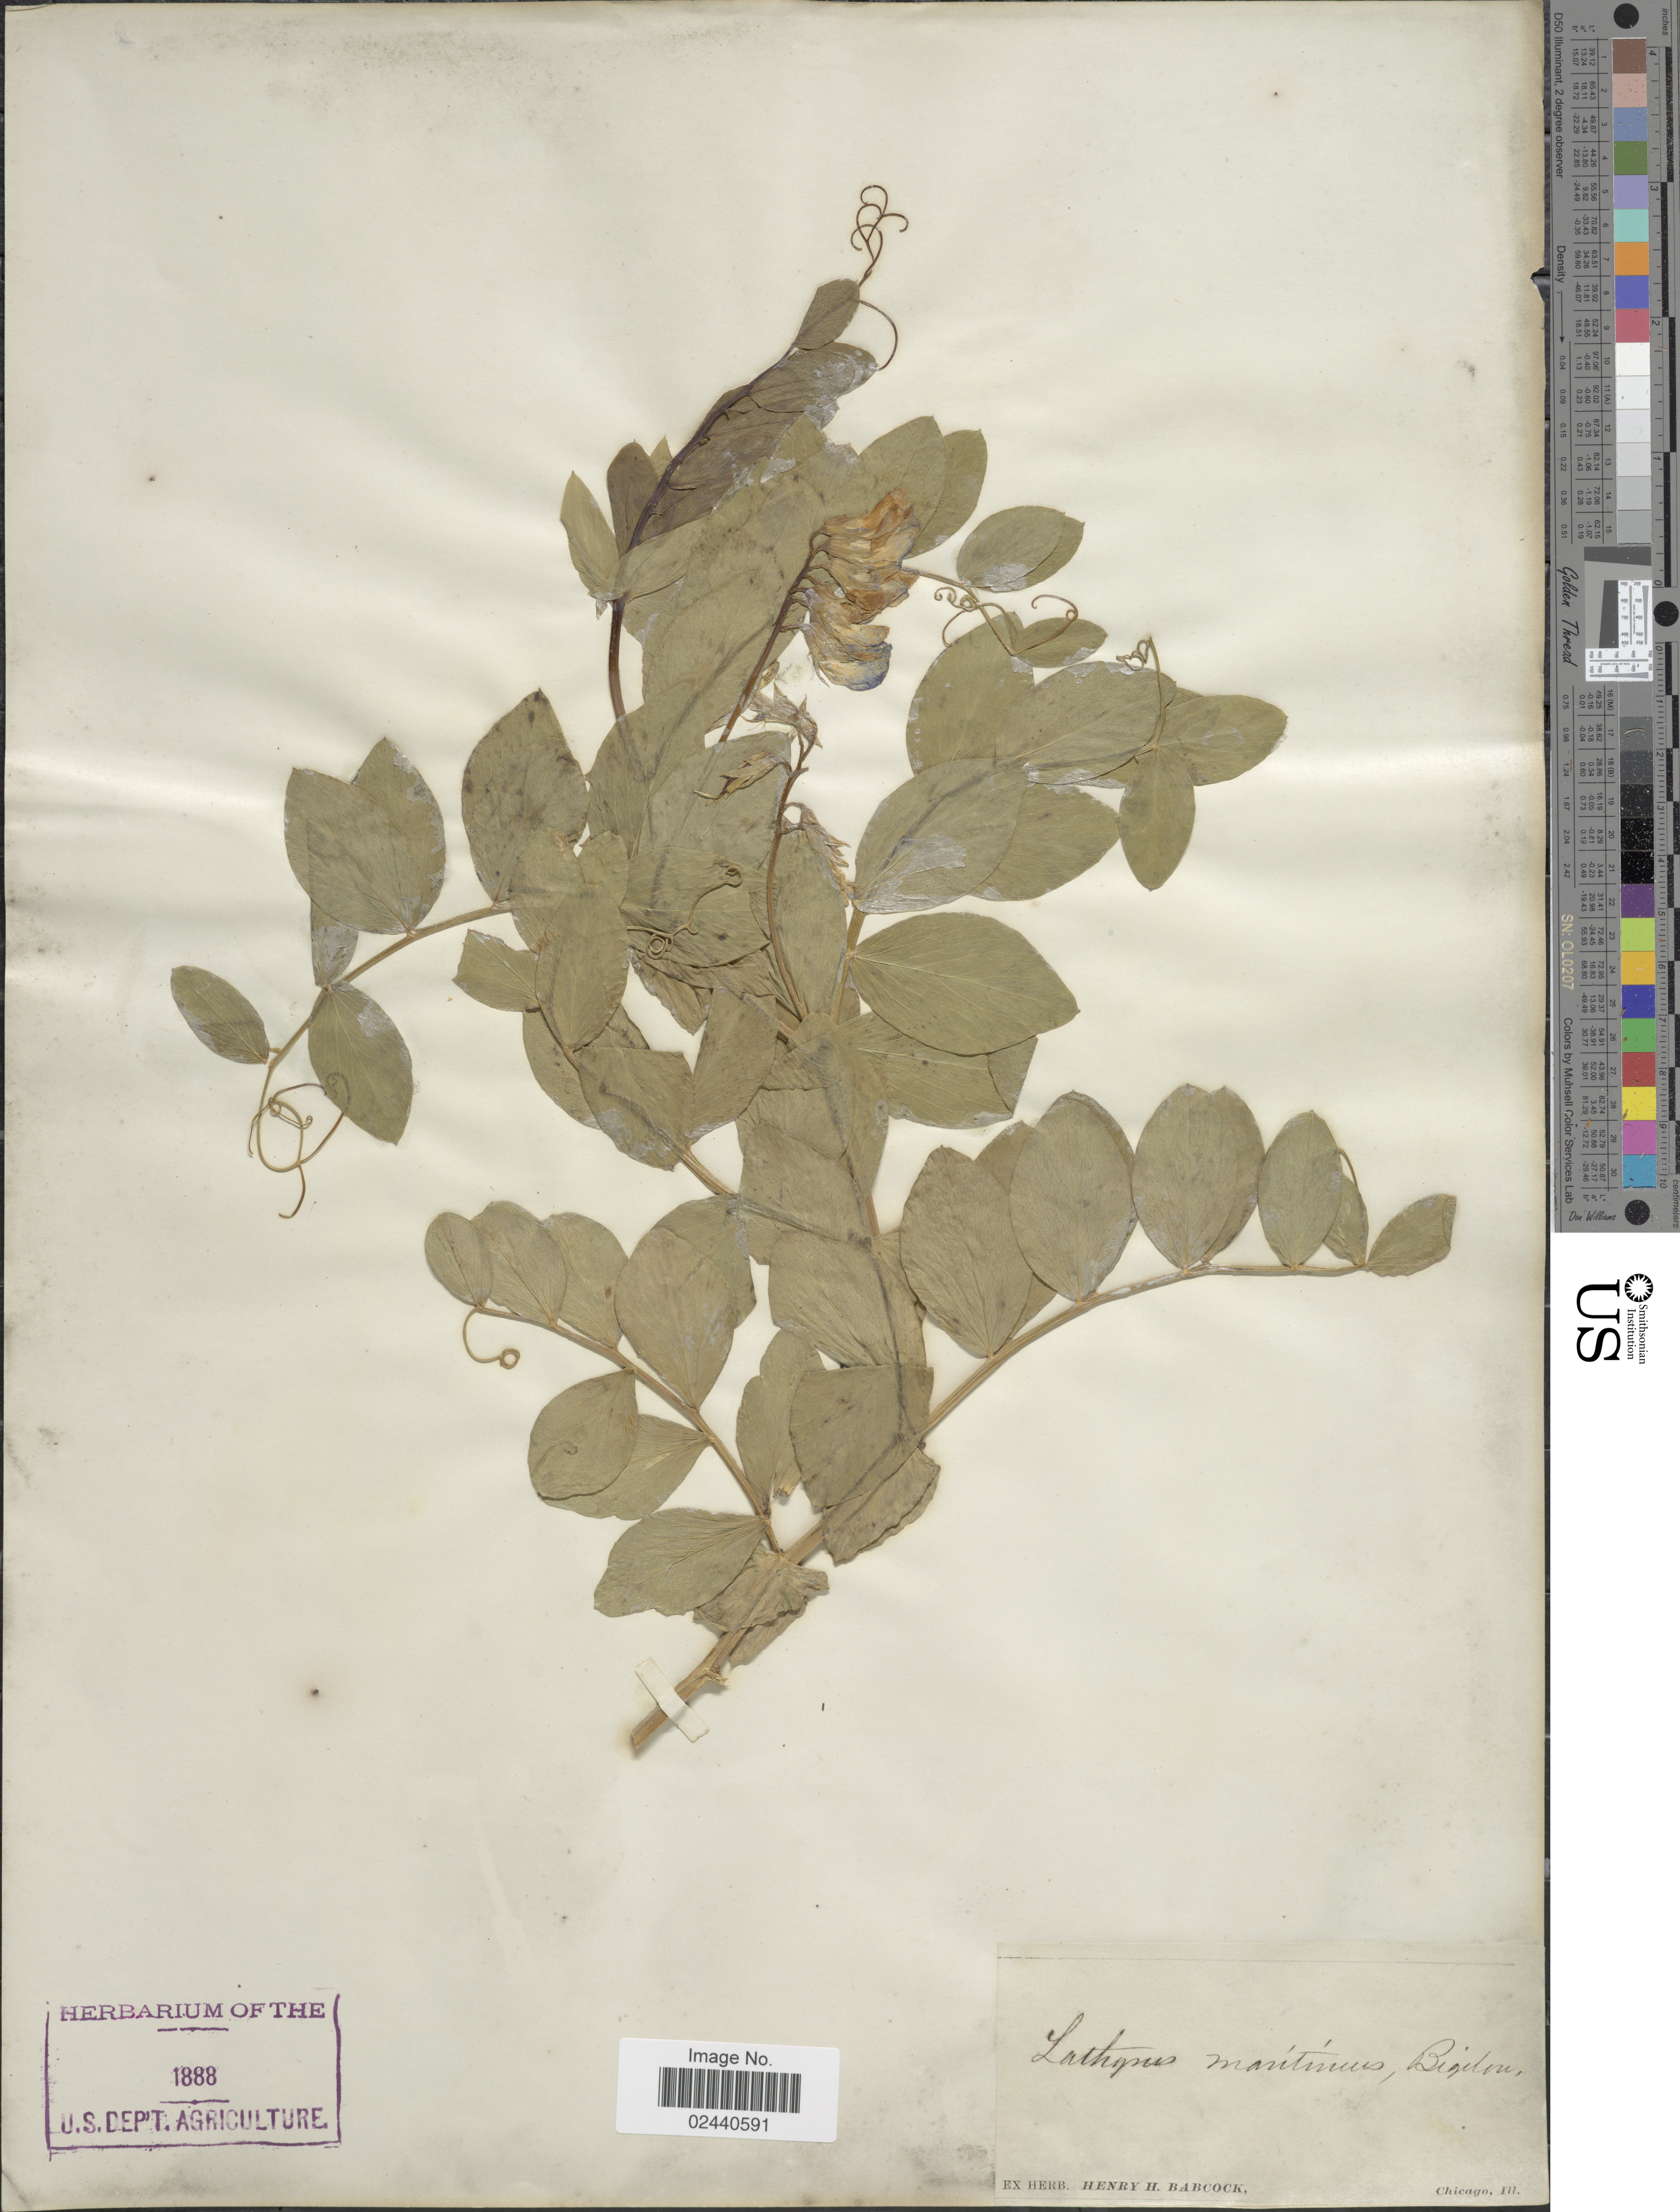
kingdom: Plantae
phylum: Tracheophyta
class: Magnoliopsida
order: Fabales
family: Fabaceae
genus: Lathyrus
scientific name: Lathyrus japonicus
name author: Willd.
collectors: ex herb. Henry Homes Babcock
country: United States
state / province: Illinois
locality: Chiacgo